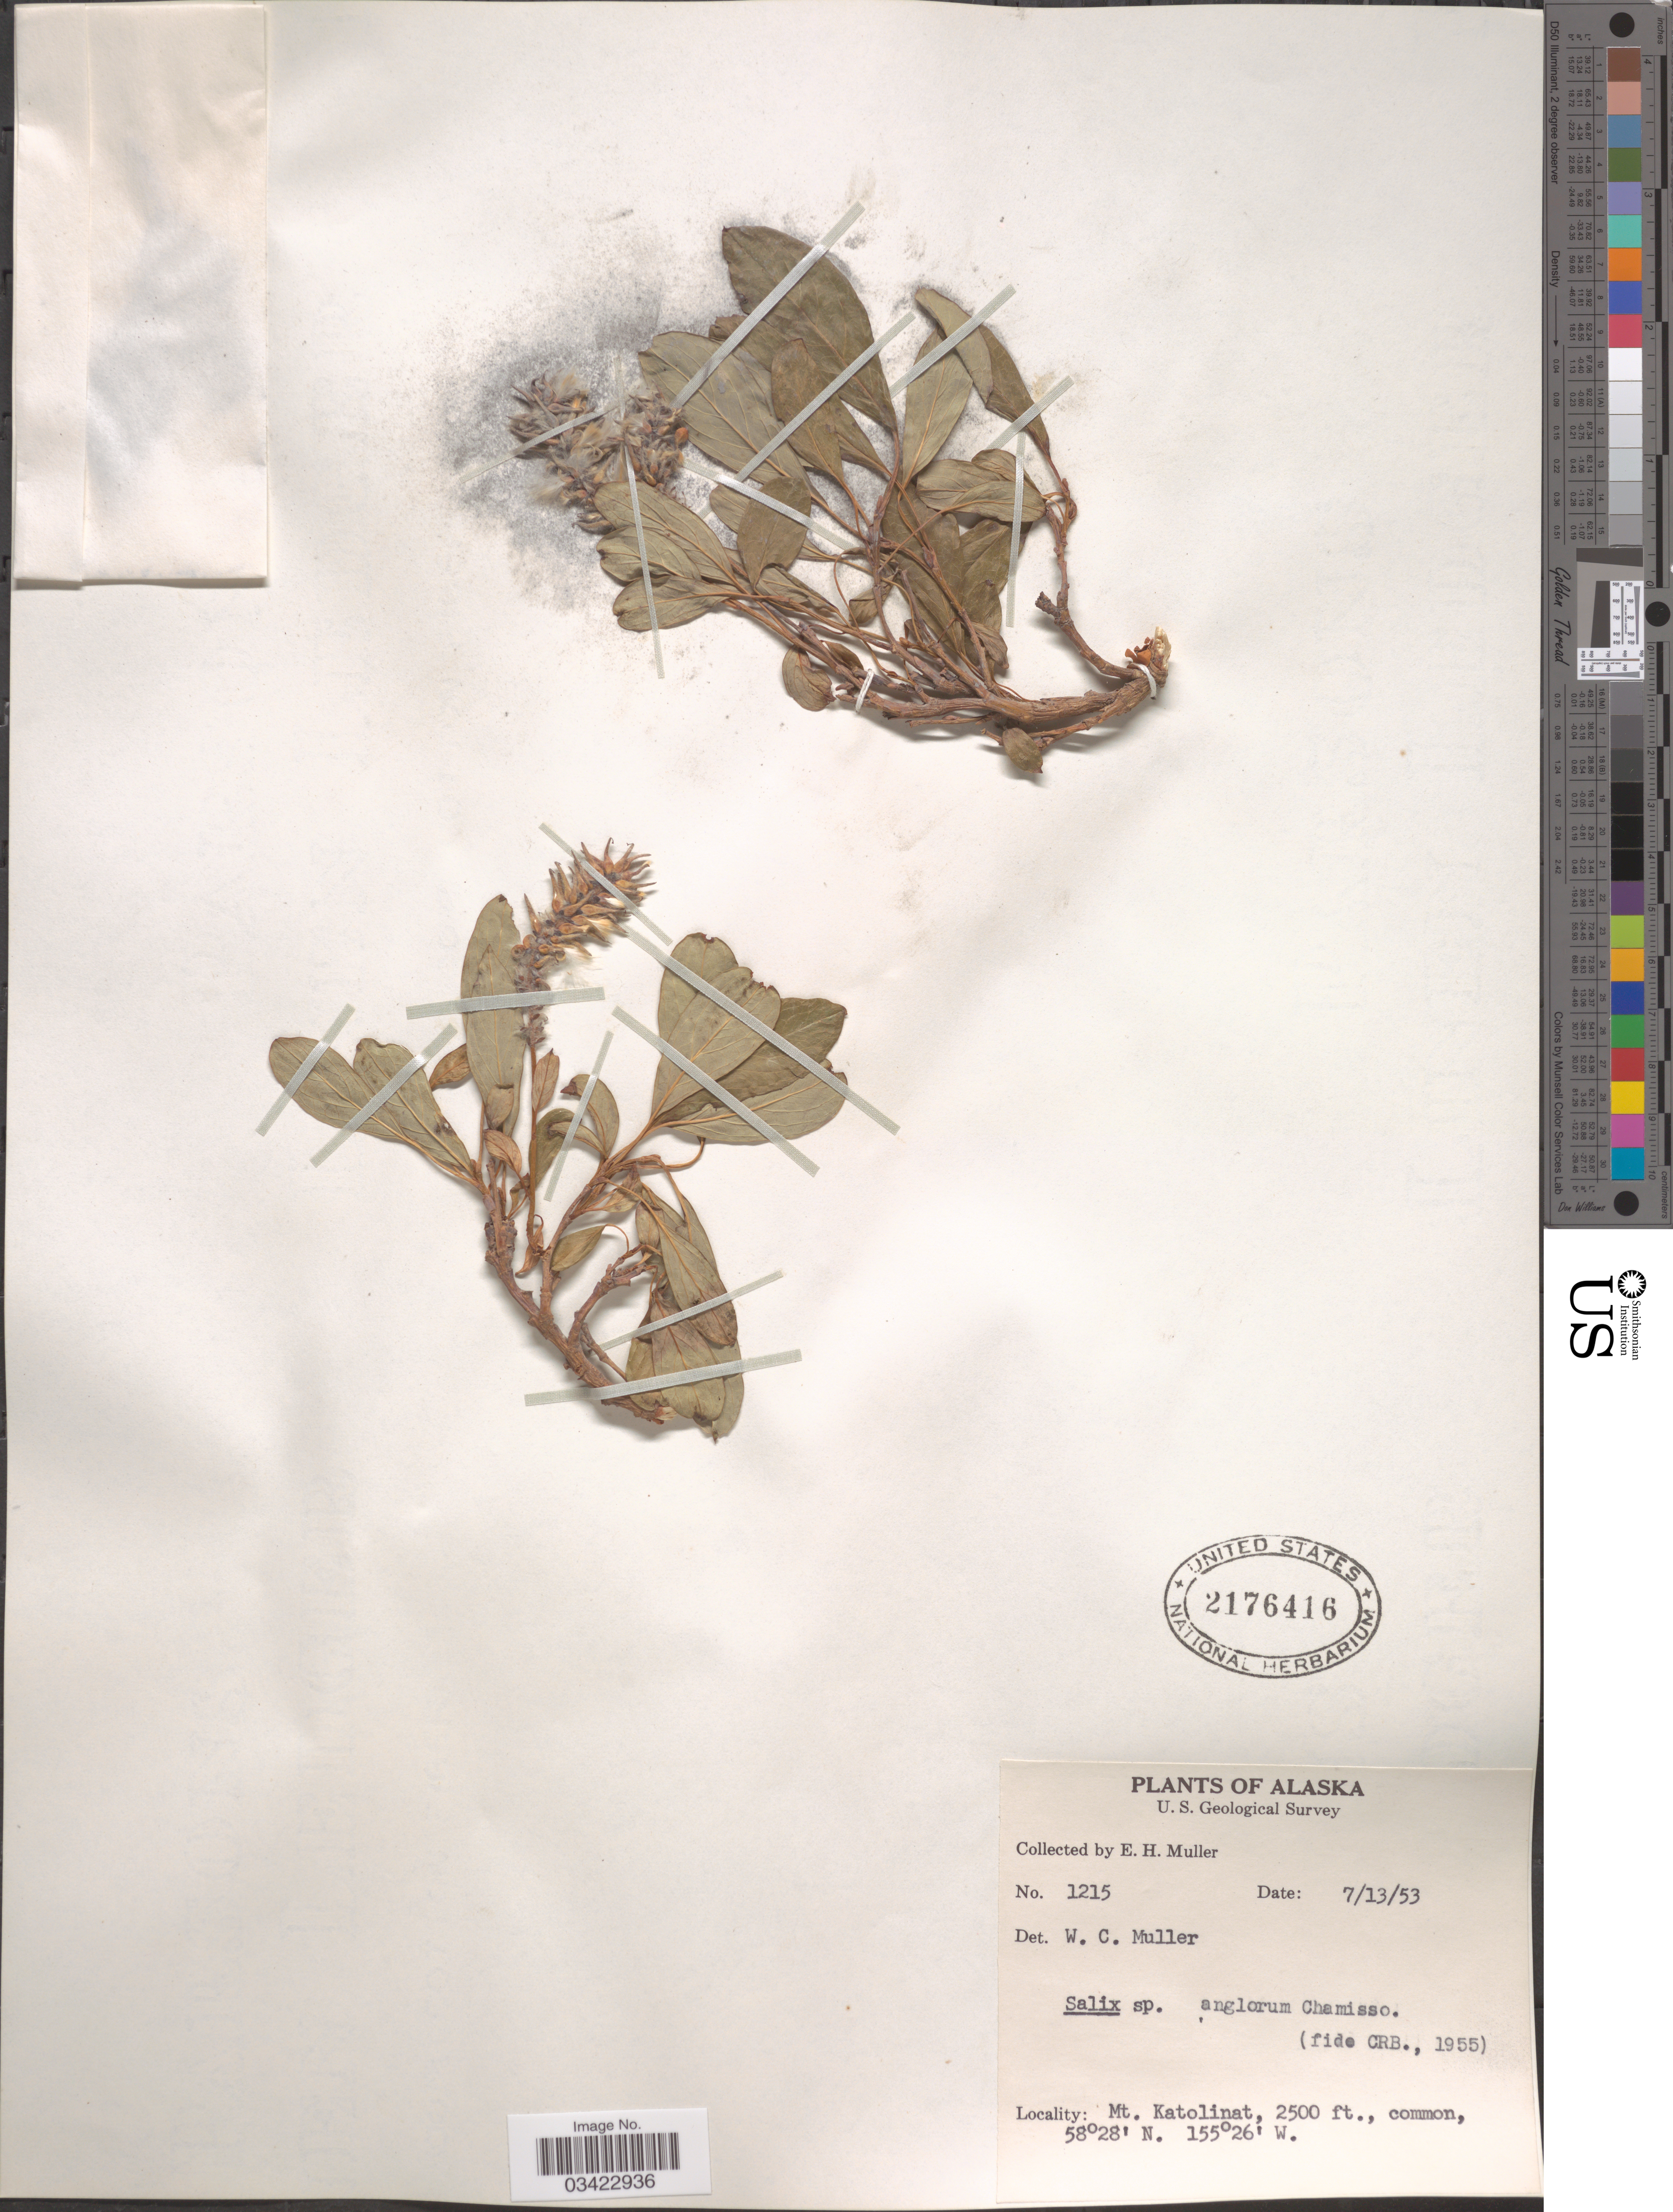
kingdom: Plantae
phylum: Tracheophyta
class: Magnoliopsida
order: Malpighiales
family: Salicaceae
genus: Salix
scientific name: Salix anglorum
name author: Cham.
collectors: E. H. Muller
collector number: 1215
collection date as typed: Transcribed d/m/y: 13/7/53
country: United States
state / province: Alaska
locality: Mt. Katolinat.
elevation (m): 762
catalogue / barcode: US 2176416